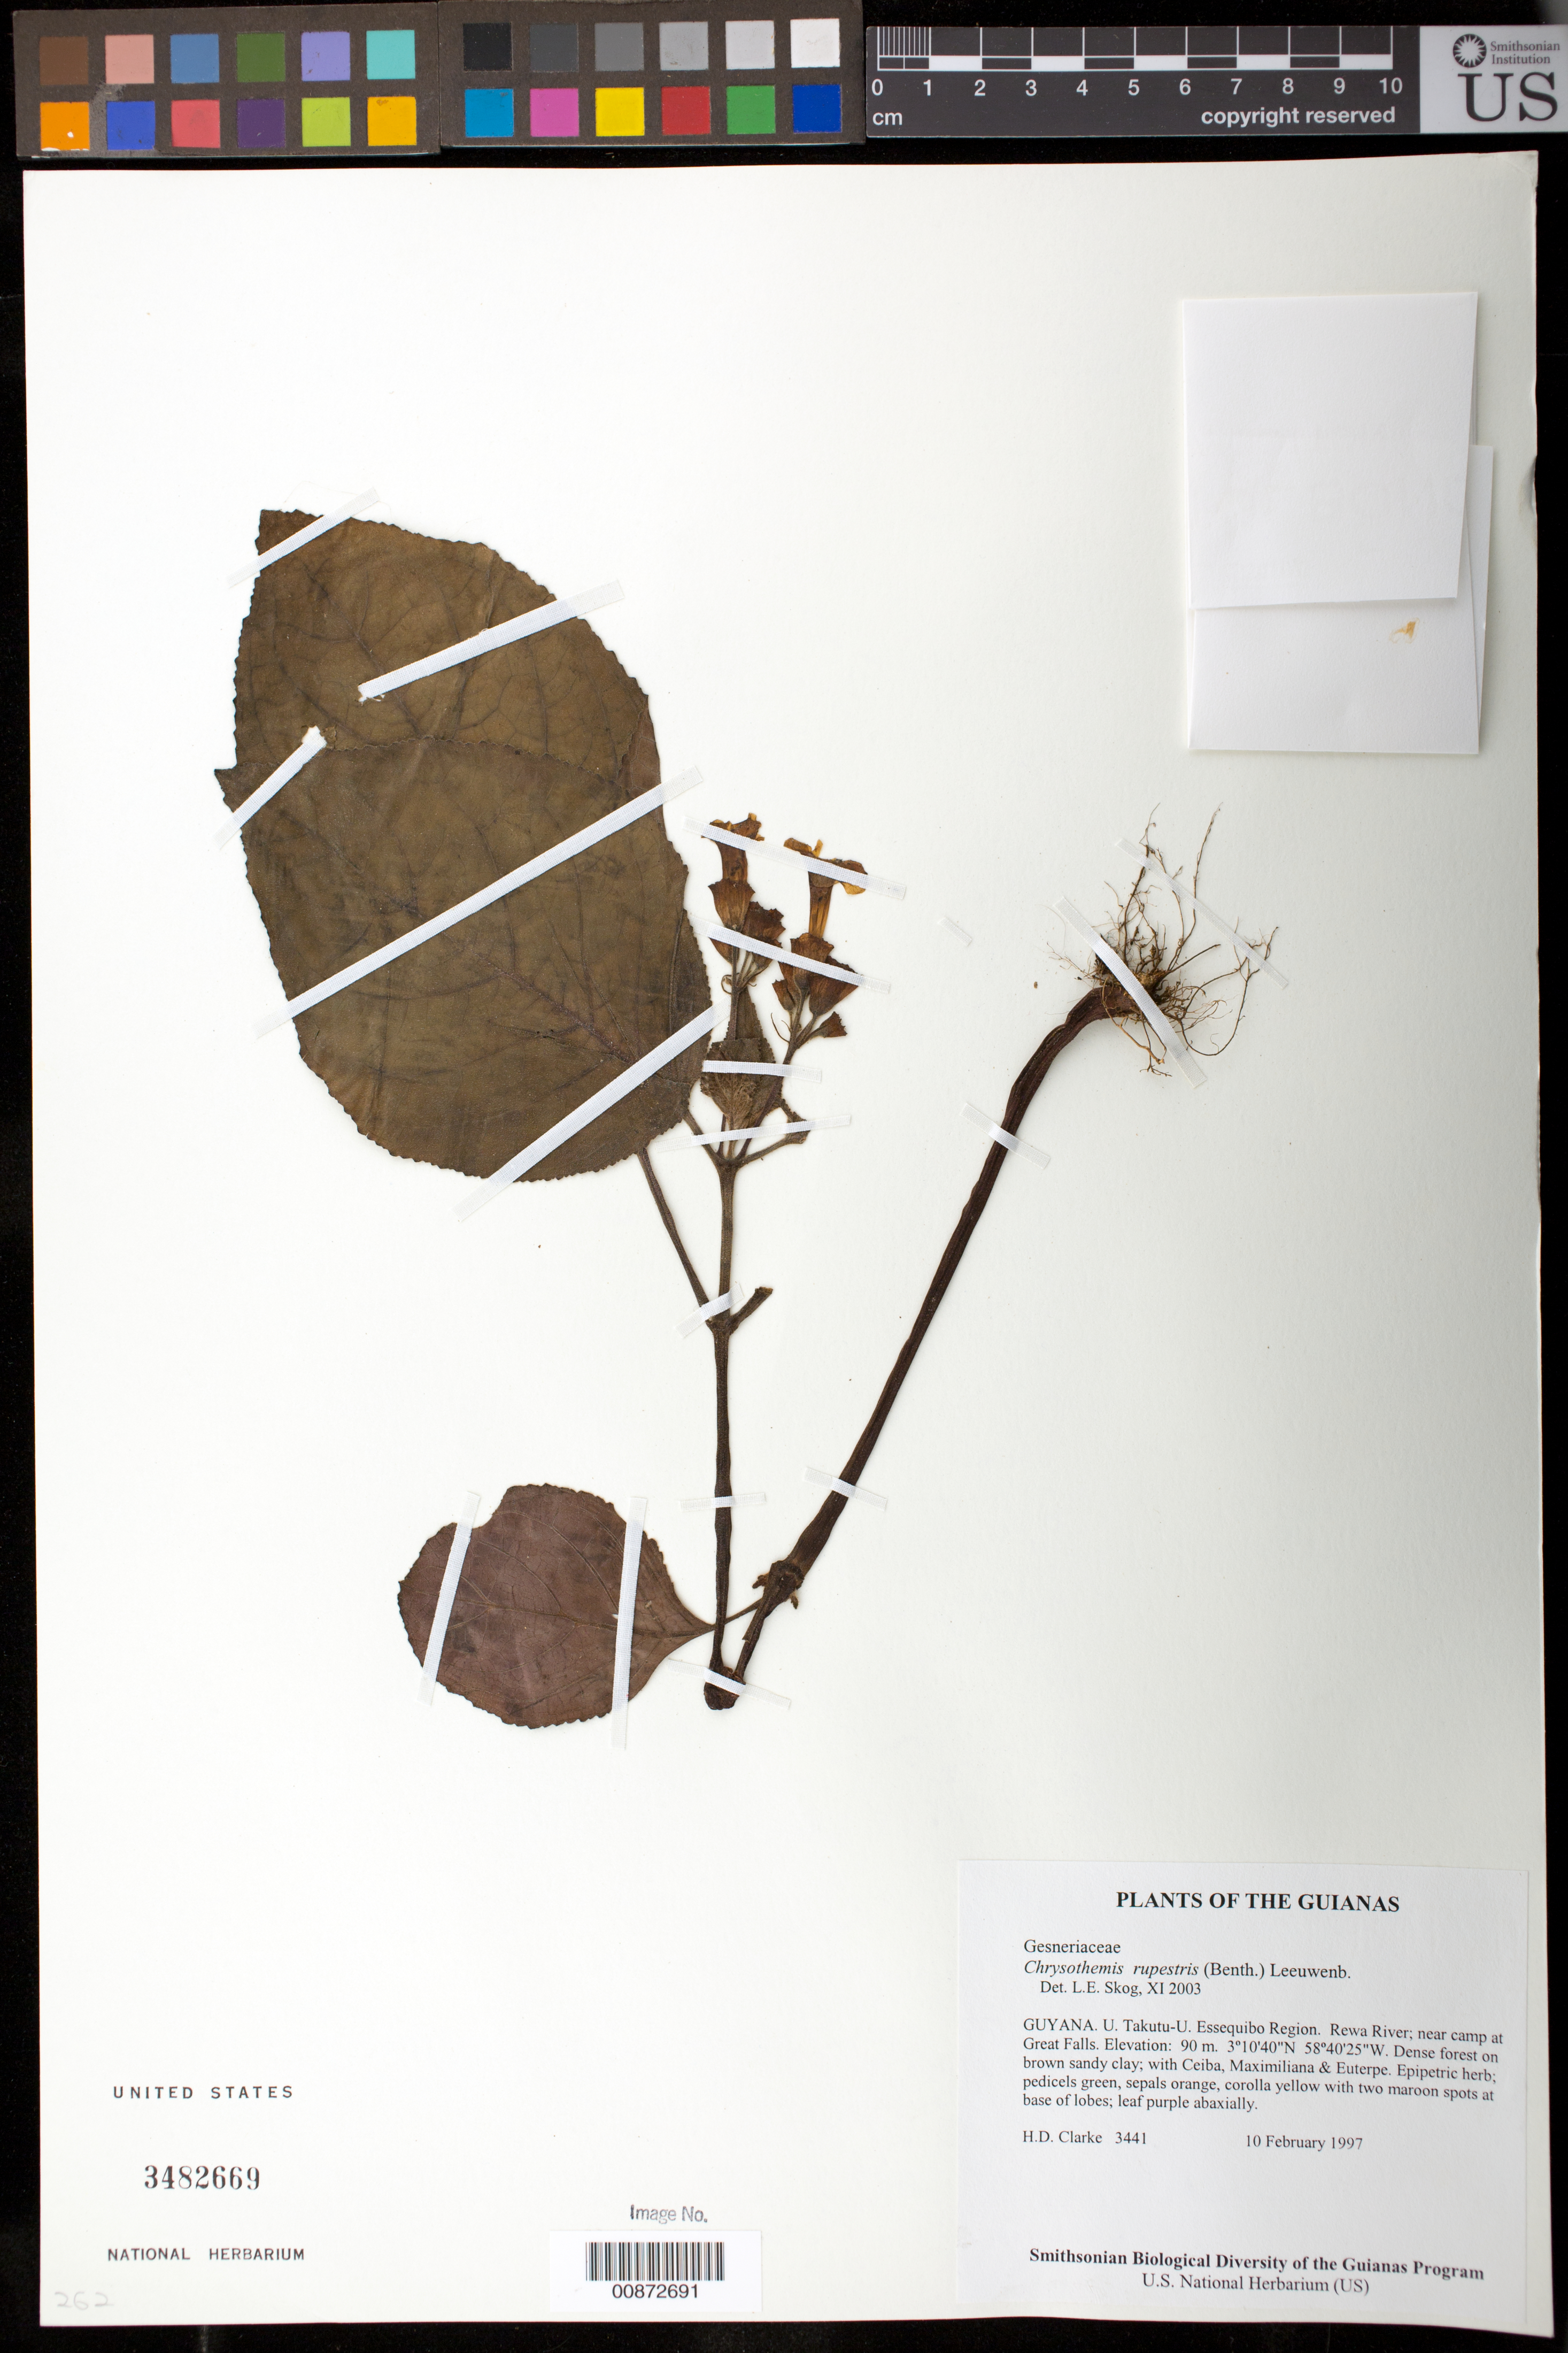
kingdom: Plantae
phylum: Tracheophyta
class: Magnoliopsida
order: Lamiales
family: Gesneriaceae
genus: Chrysothemis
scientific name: Chrysothemis rupestris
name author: (Benth.) Leeuwenb.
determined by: Skog, Laurence E.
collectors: H. D. Clarke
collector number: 3441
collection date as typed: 10 February 1997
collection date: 1997-02-10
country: Guyana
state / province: U. Takutu-U. Essequibo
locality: Rewa River; near camp at Great Falls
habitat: Dense forest on brown sandy clay; with Ceiba, Maximiliana & Euterpe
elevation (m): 90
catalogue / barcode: US 3482669